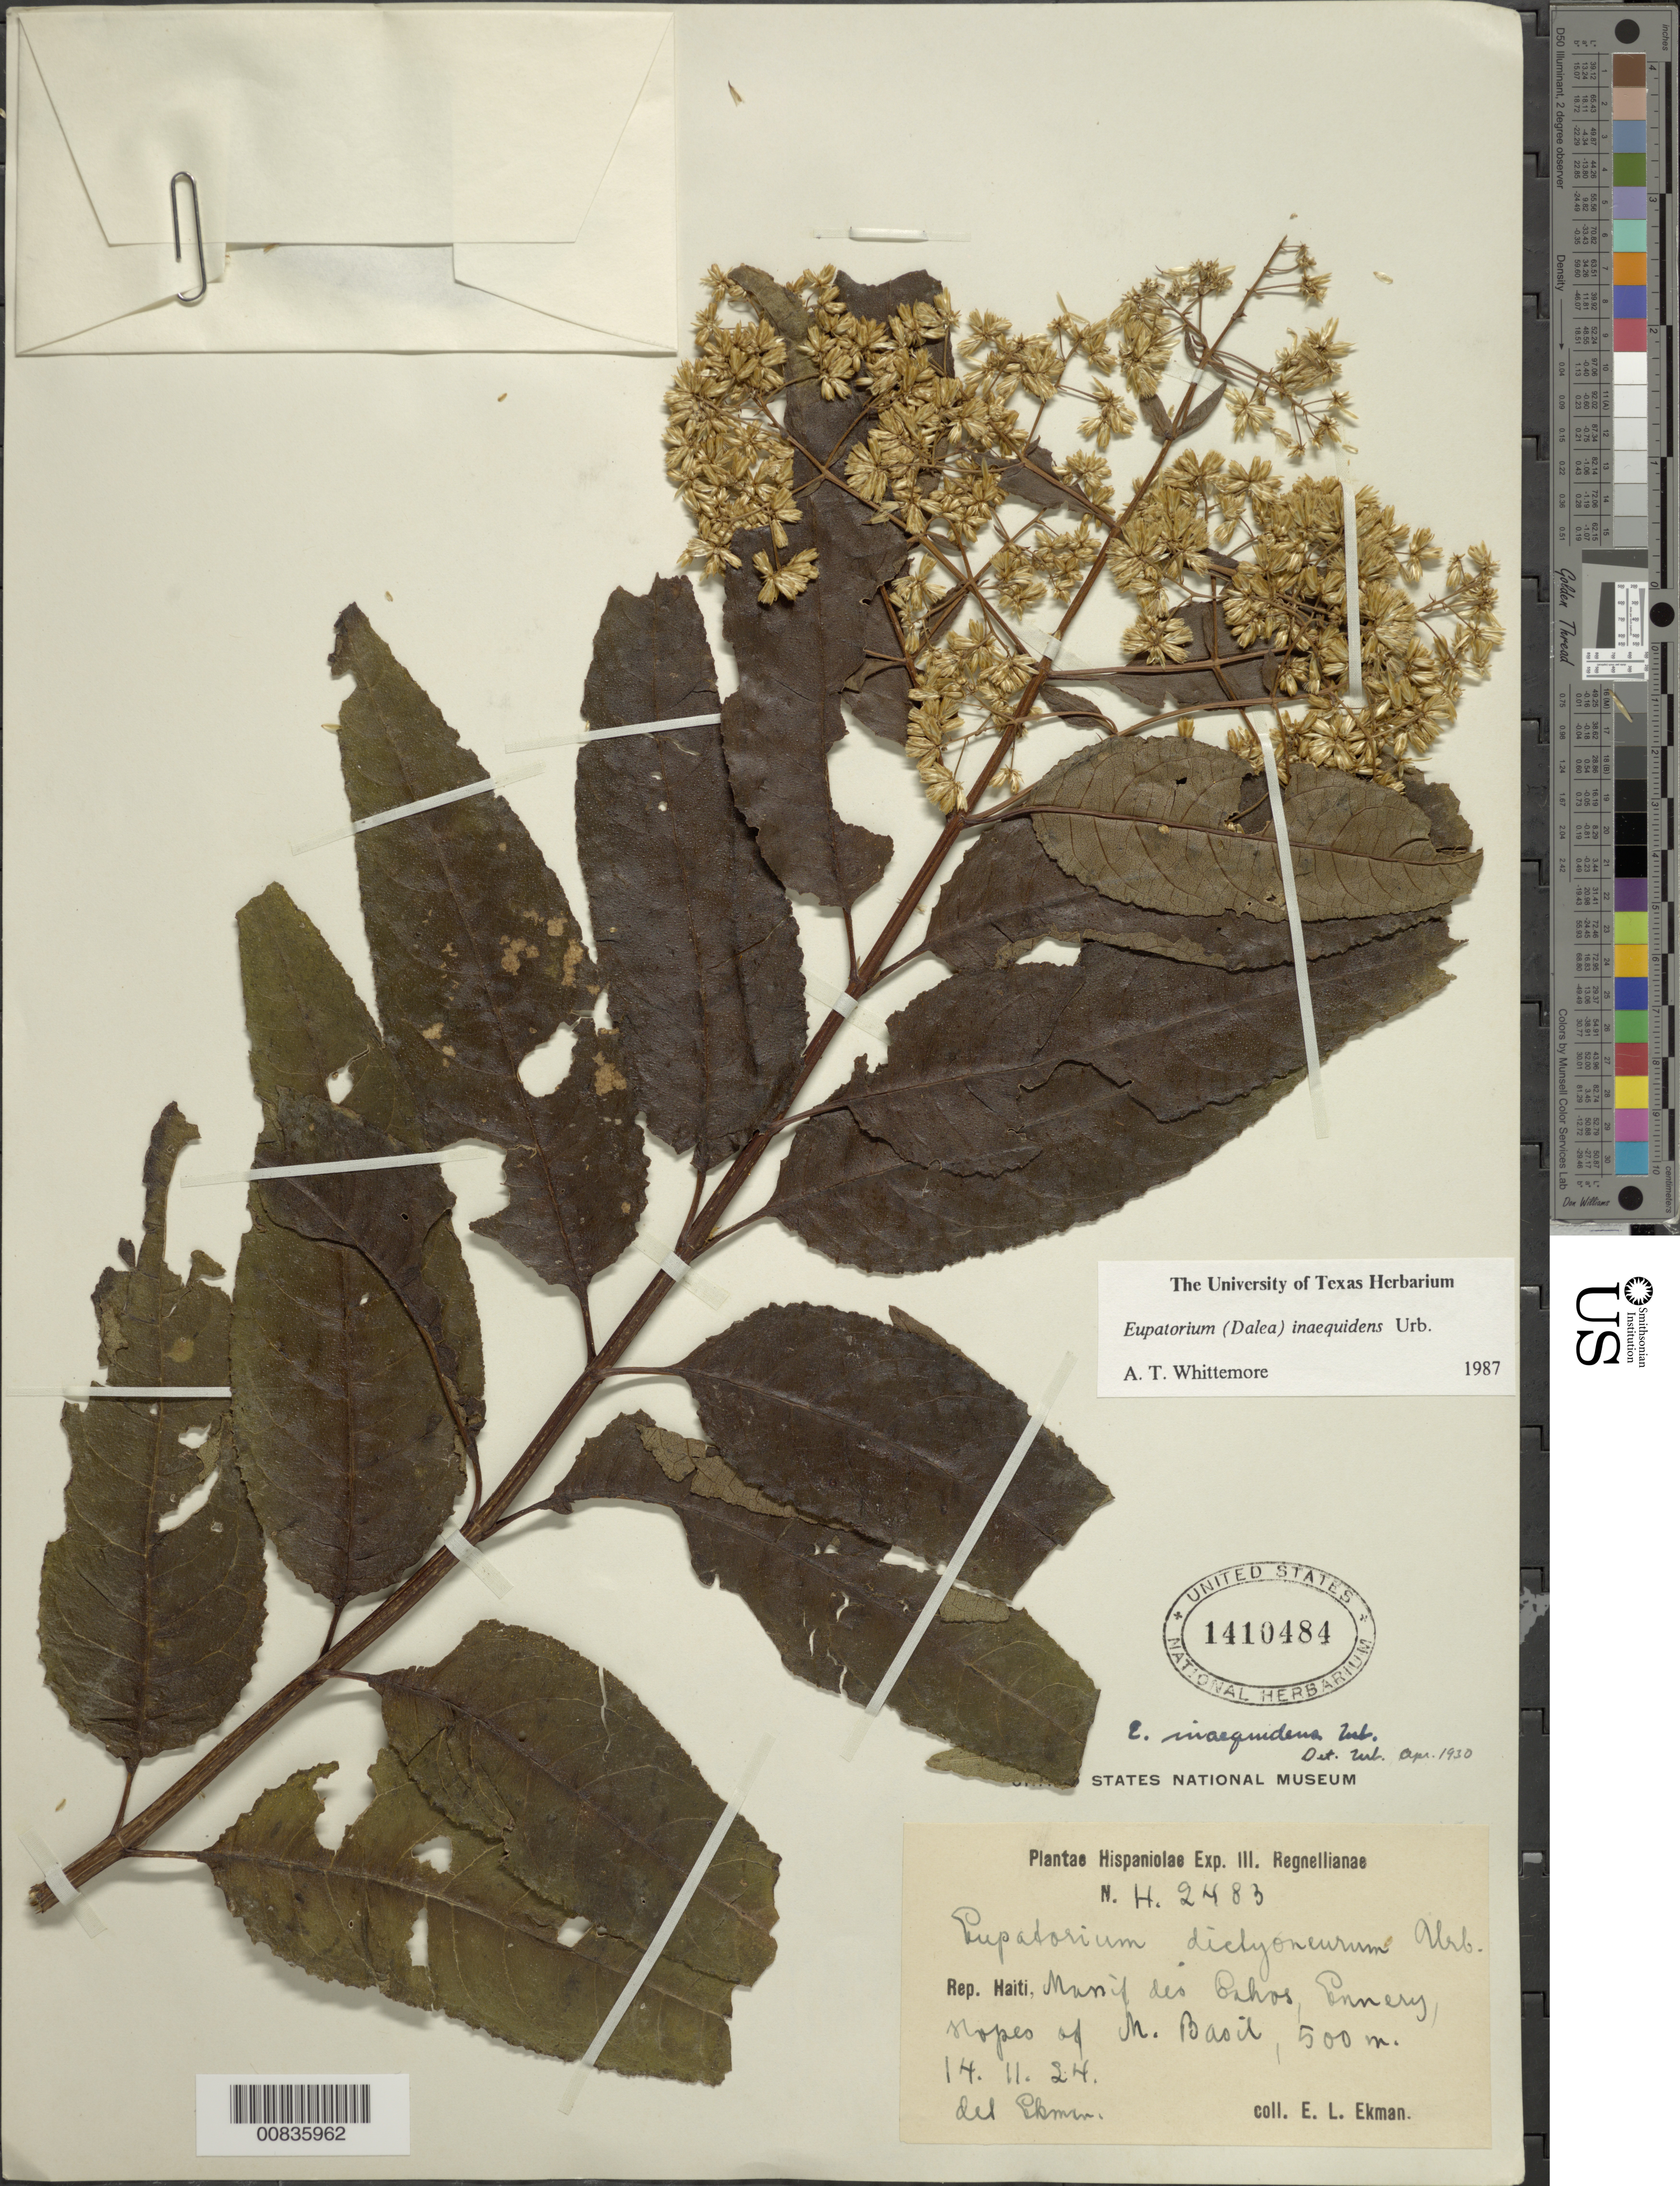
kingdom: Plantae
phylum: Tracheophyta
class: Magnoliopsida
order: Asterales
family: Asteraceae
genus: Critonia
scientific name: Critonia inaequidens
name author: (Urb.) R.M. King & H. Rob.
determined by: Whittemore, A. T.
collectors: E. L. Ekman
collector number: H 2483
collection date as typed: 14 Nov 1924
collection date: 1924-11-14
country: Haiti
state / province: Artibonite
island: Hispaniola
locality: Massif des Cahos, Ennery, slopes of M. Basil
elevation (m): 500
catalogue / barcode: US 1410484